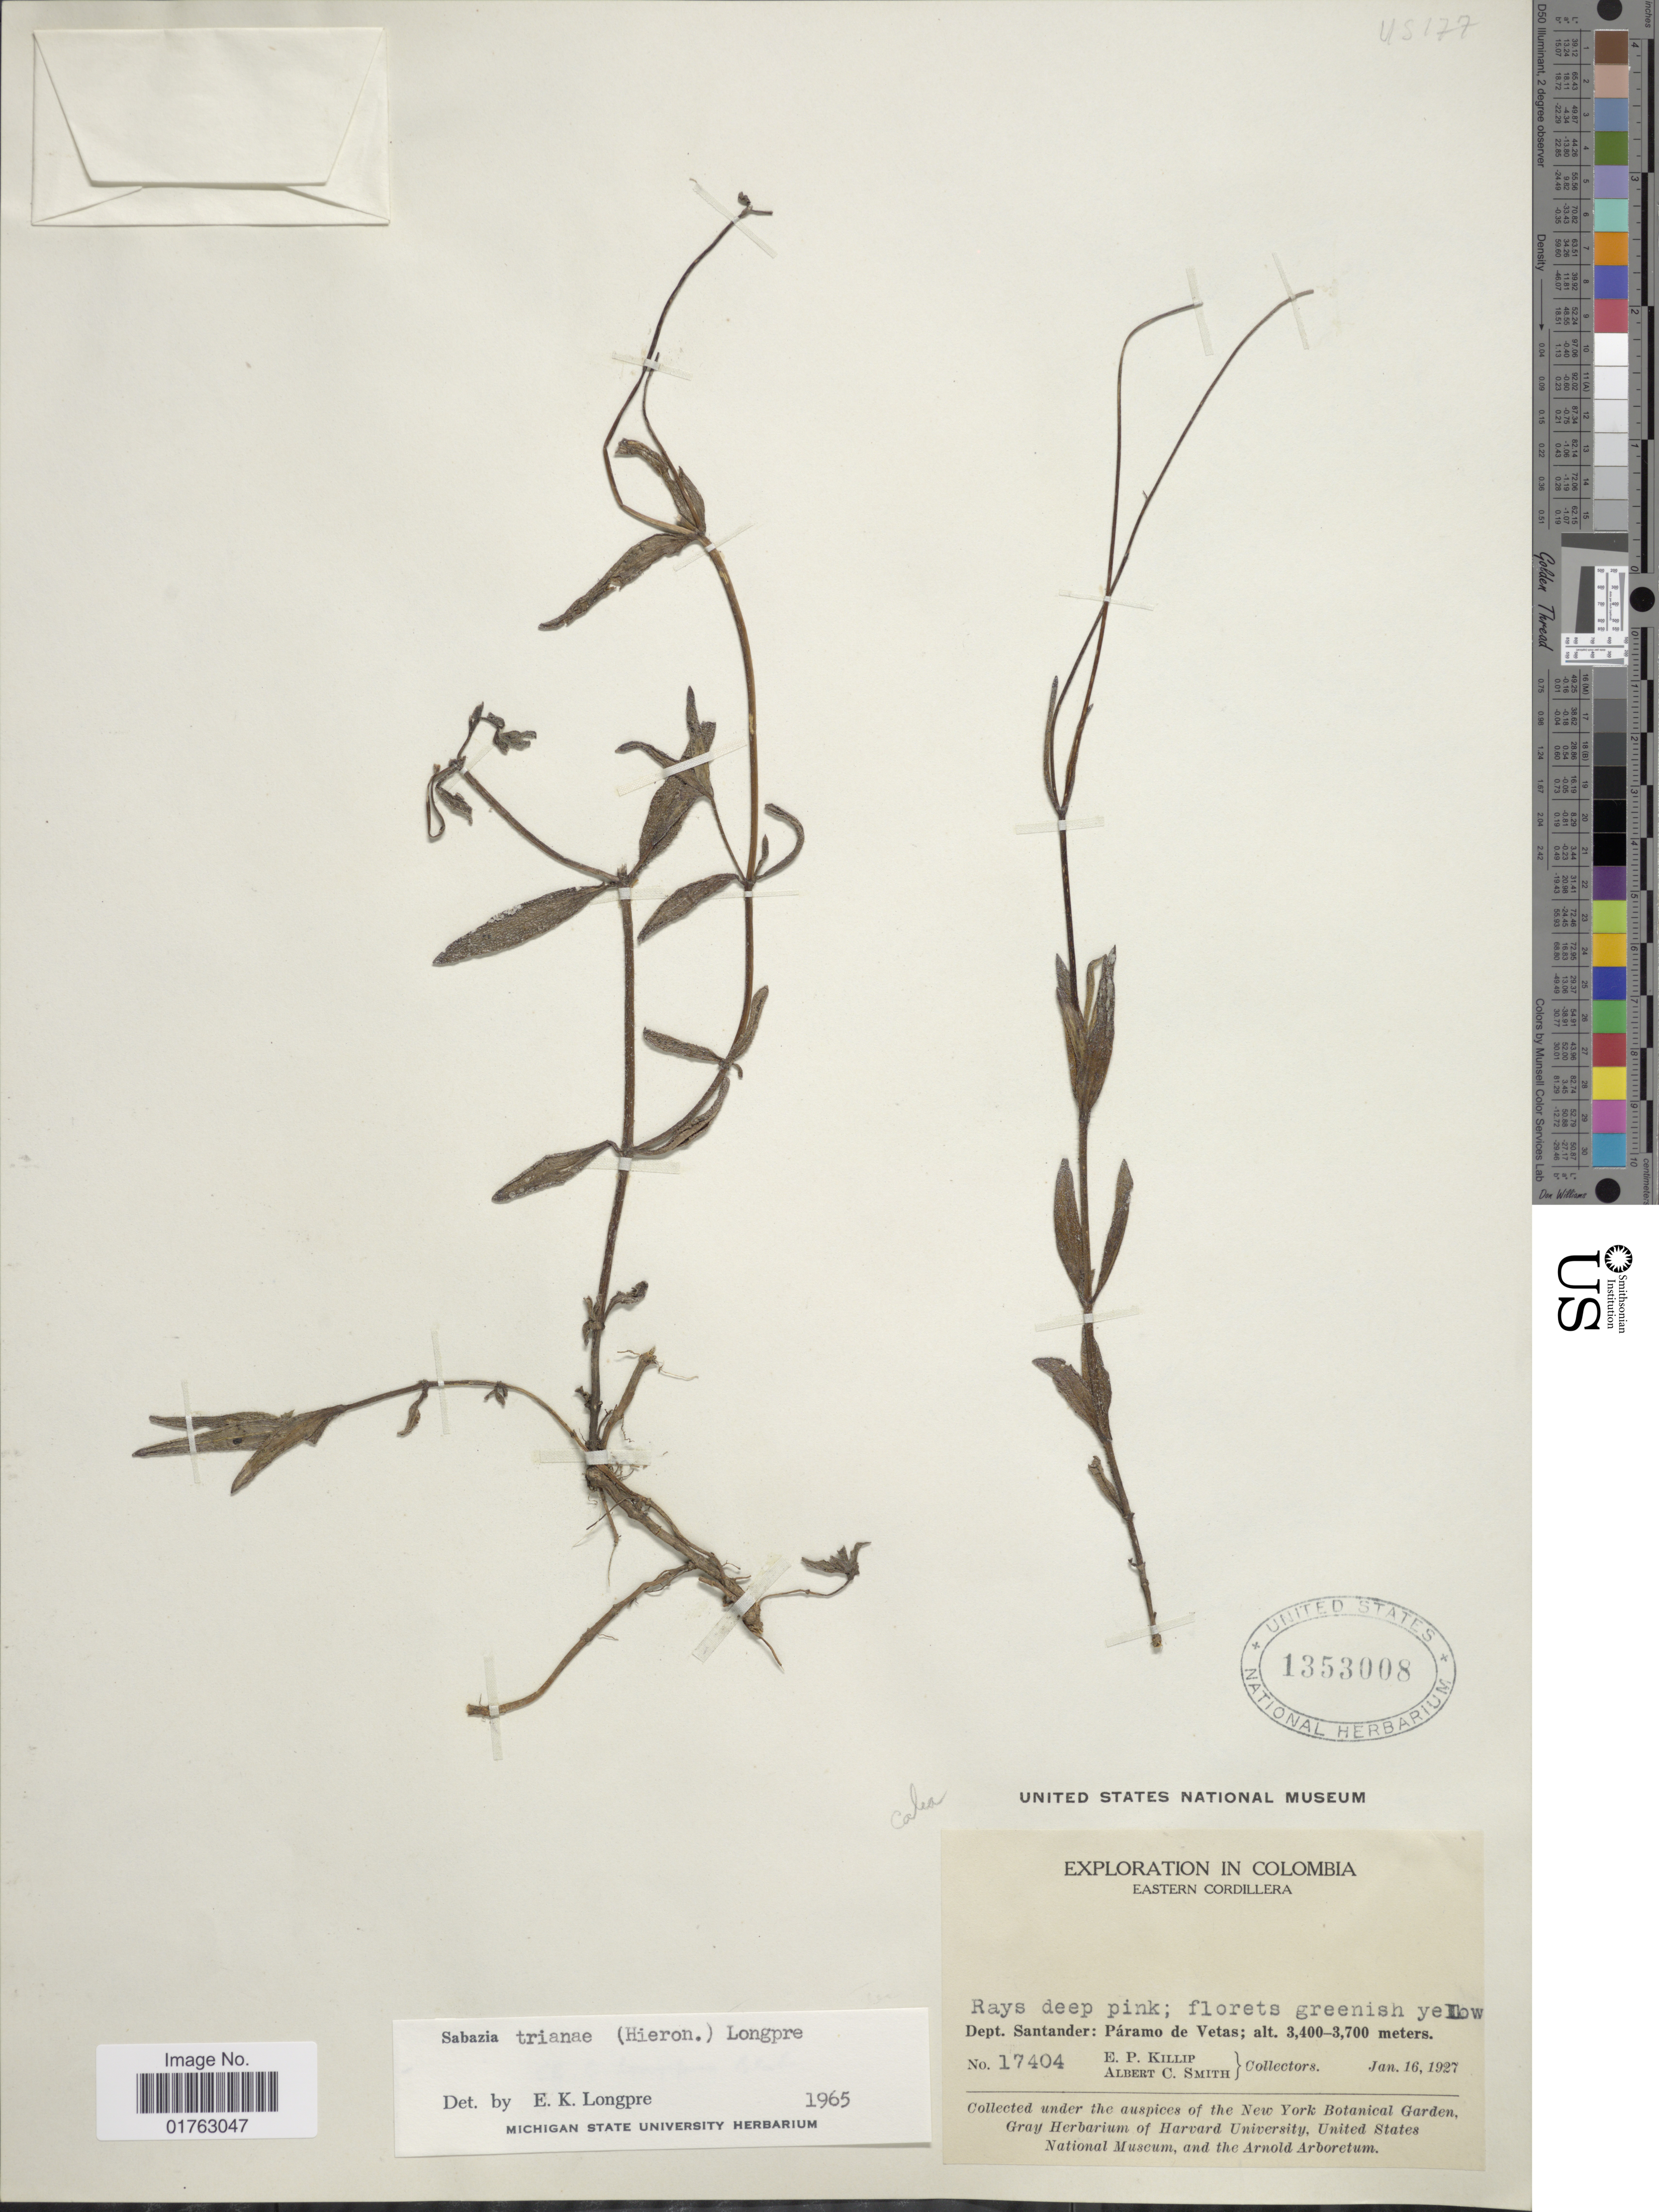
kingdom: Plantae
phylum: Tracheophyta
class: Magnoliopsida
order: Asterales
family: Asteraceae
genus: Sabazia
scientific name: Sabazia trianae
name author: (Hieron.) Longpre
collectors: E. P. Killip & A. C. Smith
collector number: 17404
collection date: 1927-01-16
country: Colombia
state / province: Santander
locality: Eastern Cordillera, Dept. Santander: Paramo Rica, near Vetas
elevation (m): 3400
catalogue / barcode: US 1353008